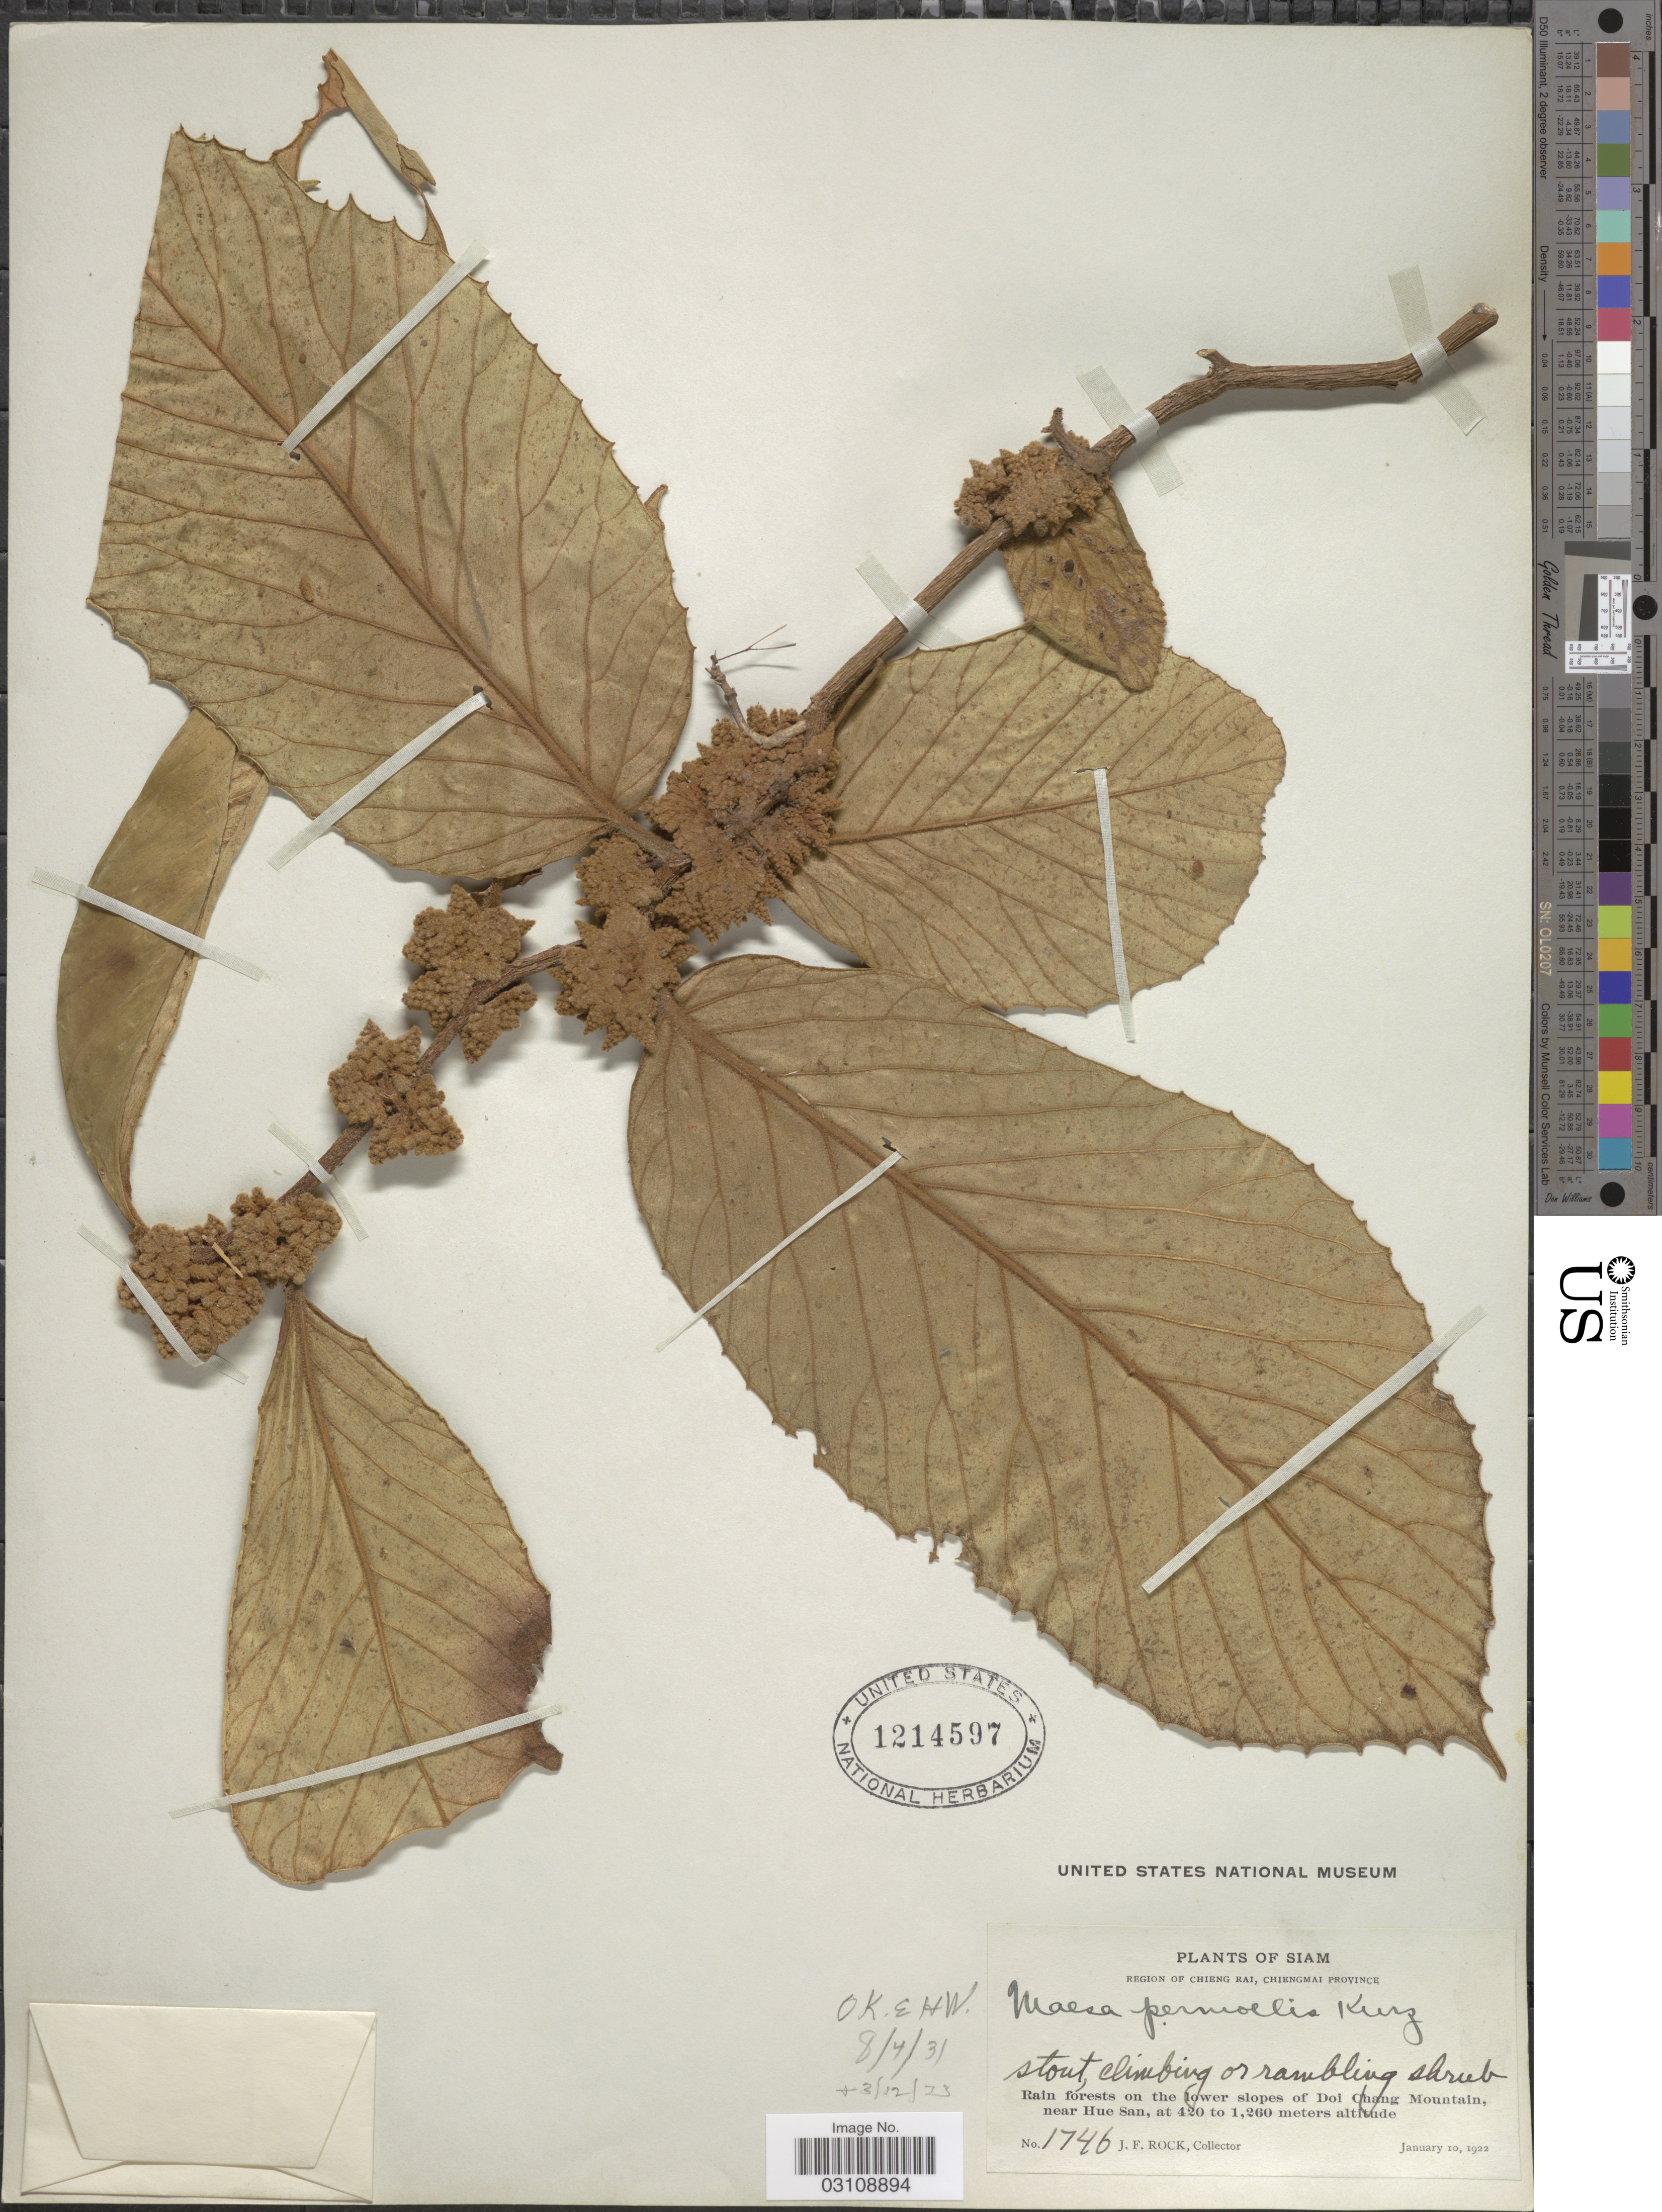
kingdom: Plantae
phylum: Tracheophyta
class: Magnoliopsida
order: Ericales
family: Primulaceae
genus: Maesa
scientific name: Maesa sp.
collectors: J. Rock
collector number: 1746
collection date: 1922-01-10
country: Thailand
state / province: Chiang Mai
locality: Siam. Region of Chieng Rai, Chiengmai Province. Rain forests on the lower slopes of Doi Chang Mountain, near Hue San.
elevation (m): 420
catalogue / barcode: US 1214597